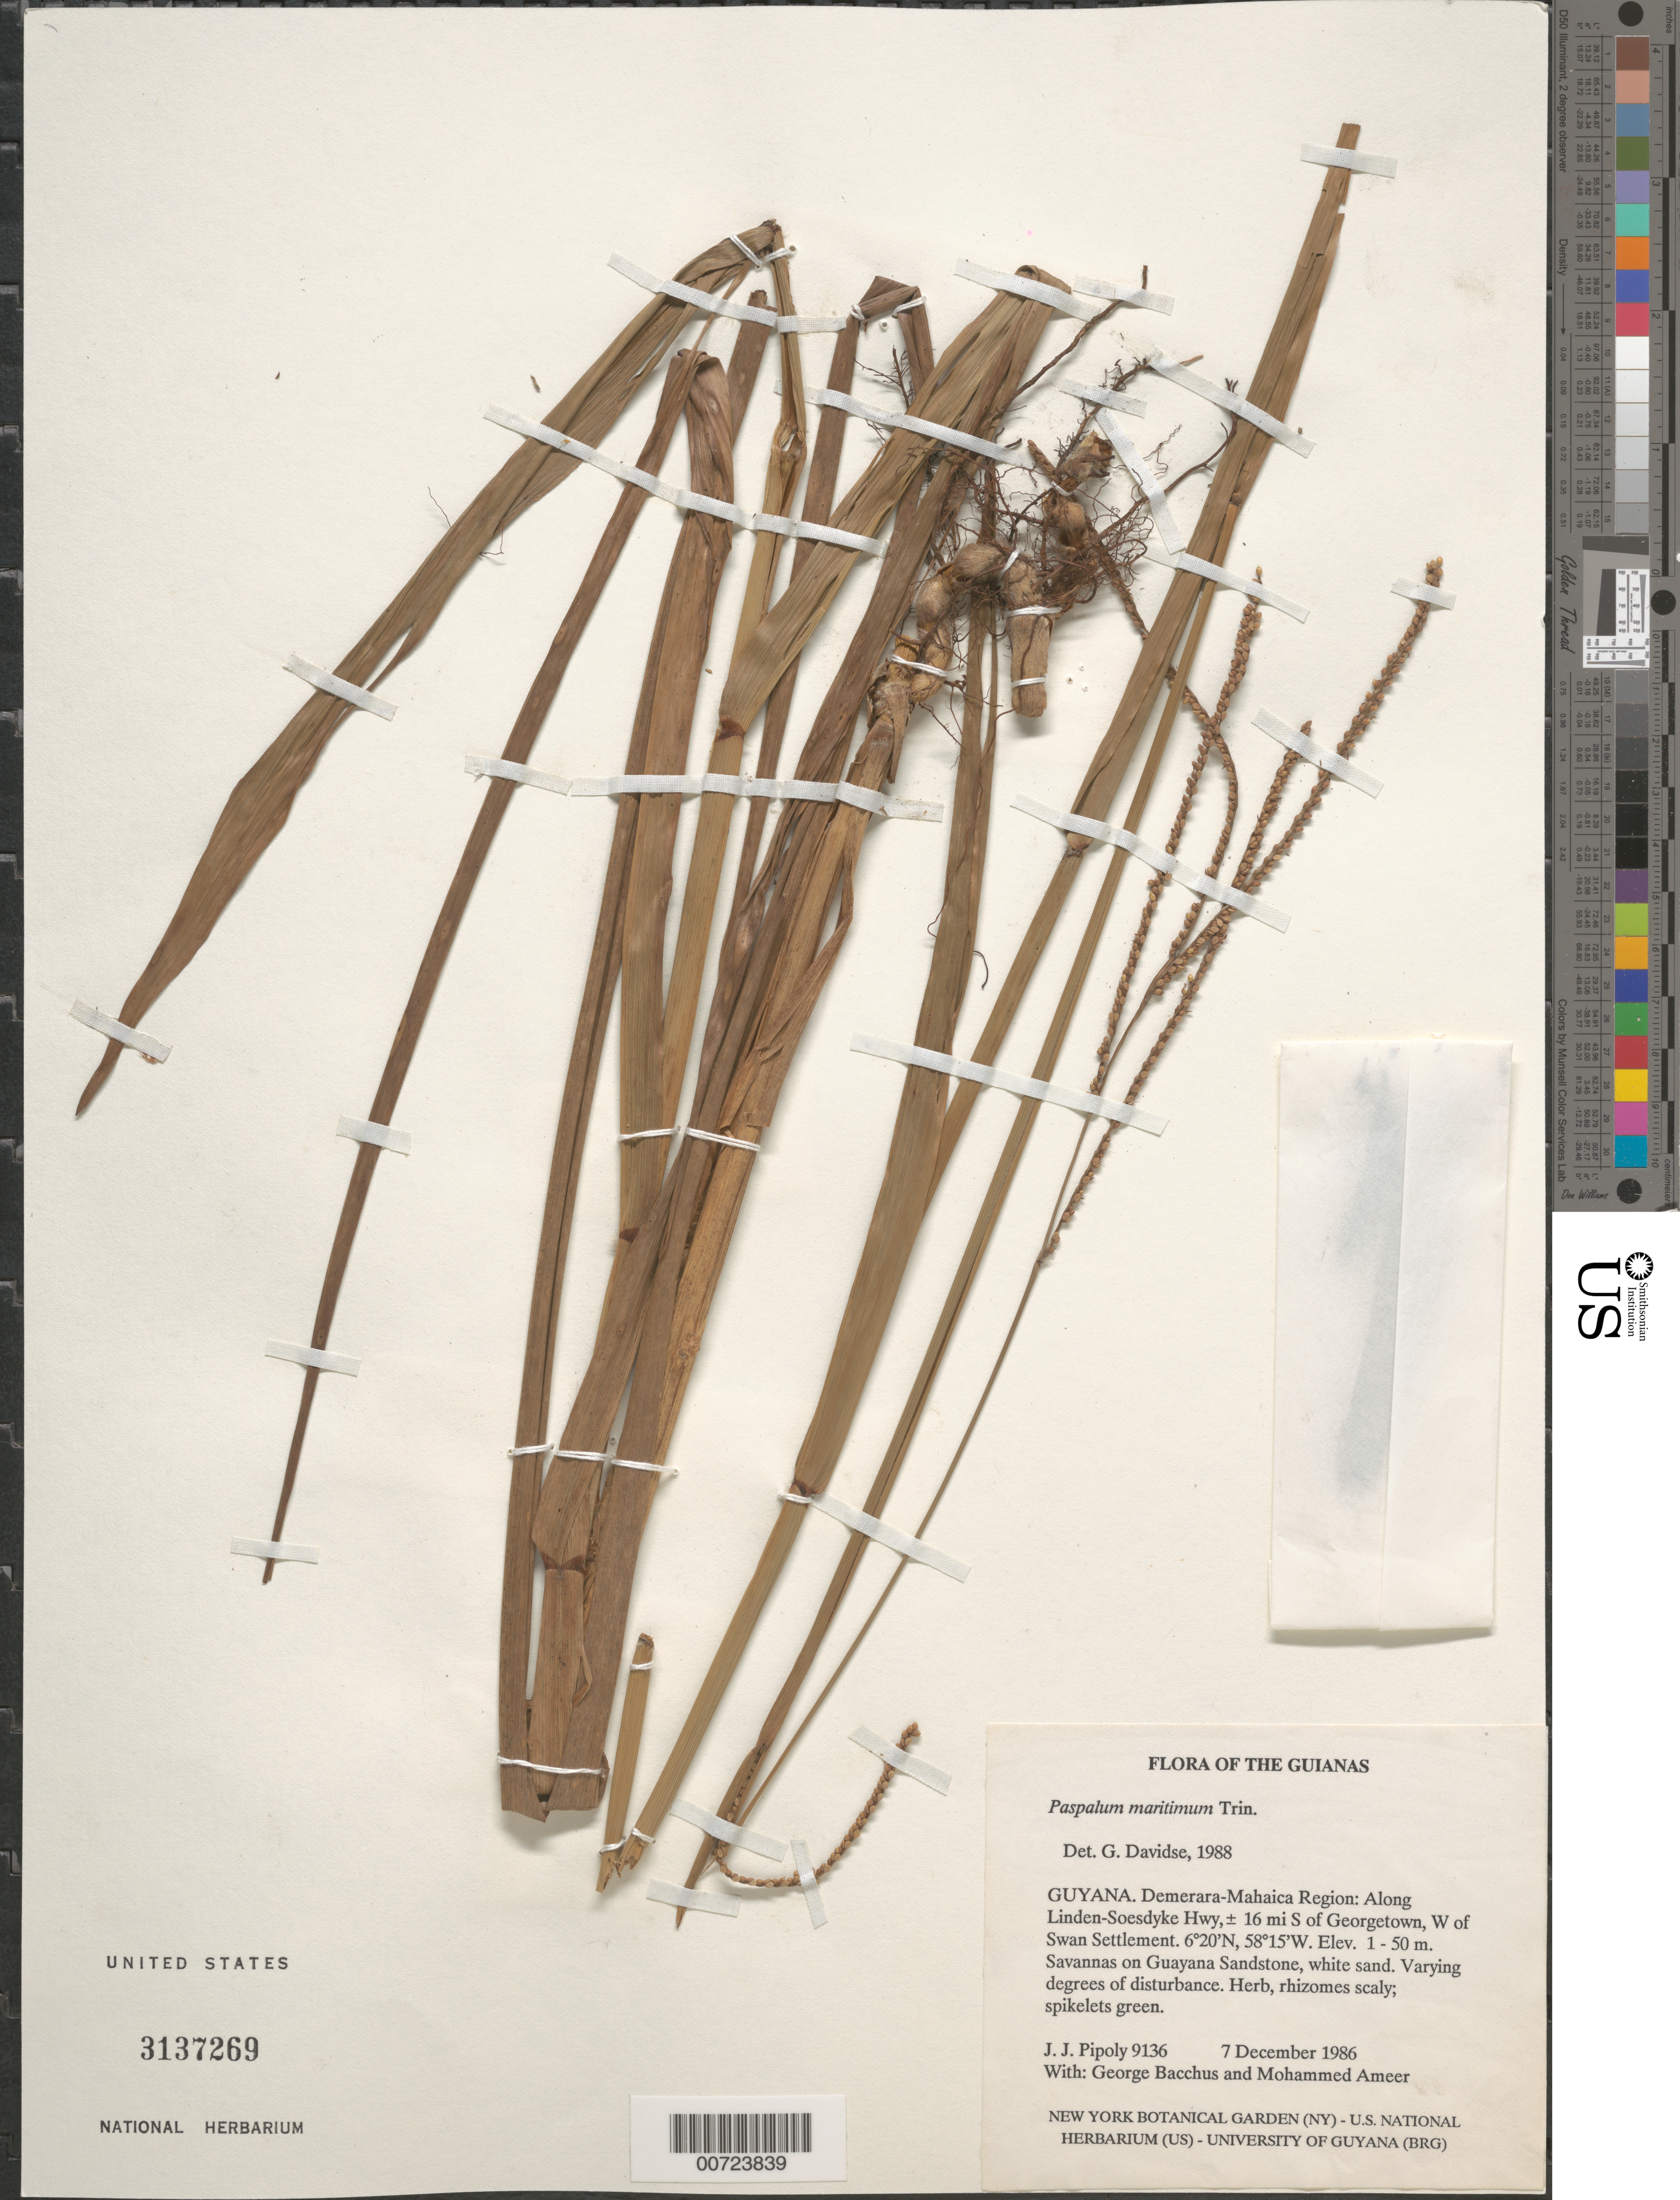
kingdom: Plantae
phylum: Tracheophyta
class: Liliopsida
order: Poales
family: Poaceae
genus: Paspalum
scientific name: Paspalum maritimum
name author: Trin.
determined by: Davidse, Gerrit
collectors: J. J. Pipoly, G. Bacchus & M. Ameer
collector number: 9136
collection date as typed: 7 December 1986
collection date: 1986-12-07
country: Guyana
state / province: Demerara-Mahaica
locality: Along Linden-Soesdyke Hwy,± 16 mi S of Georgetown, W of Swan Settlement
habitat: Savannas on Guayana Sandstone, white sand. Varying degrees of disturbance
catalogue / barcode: US 3137269